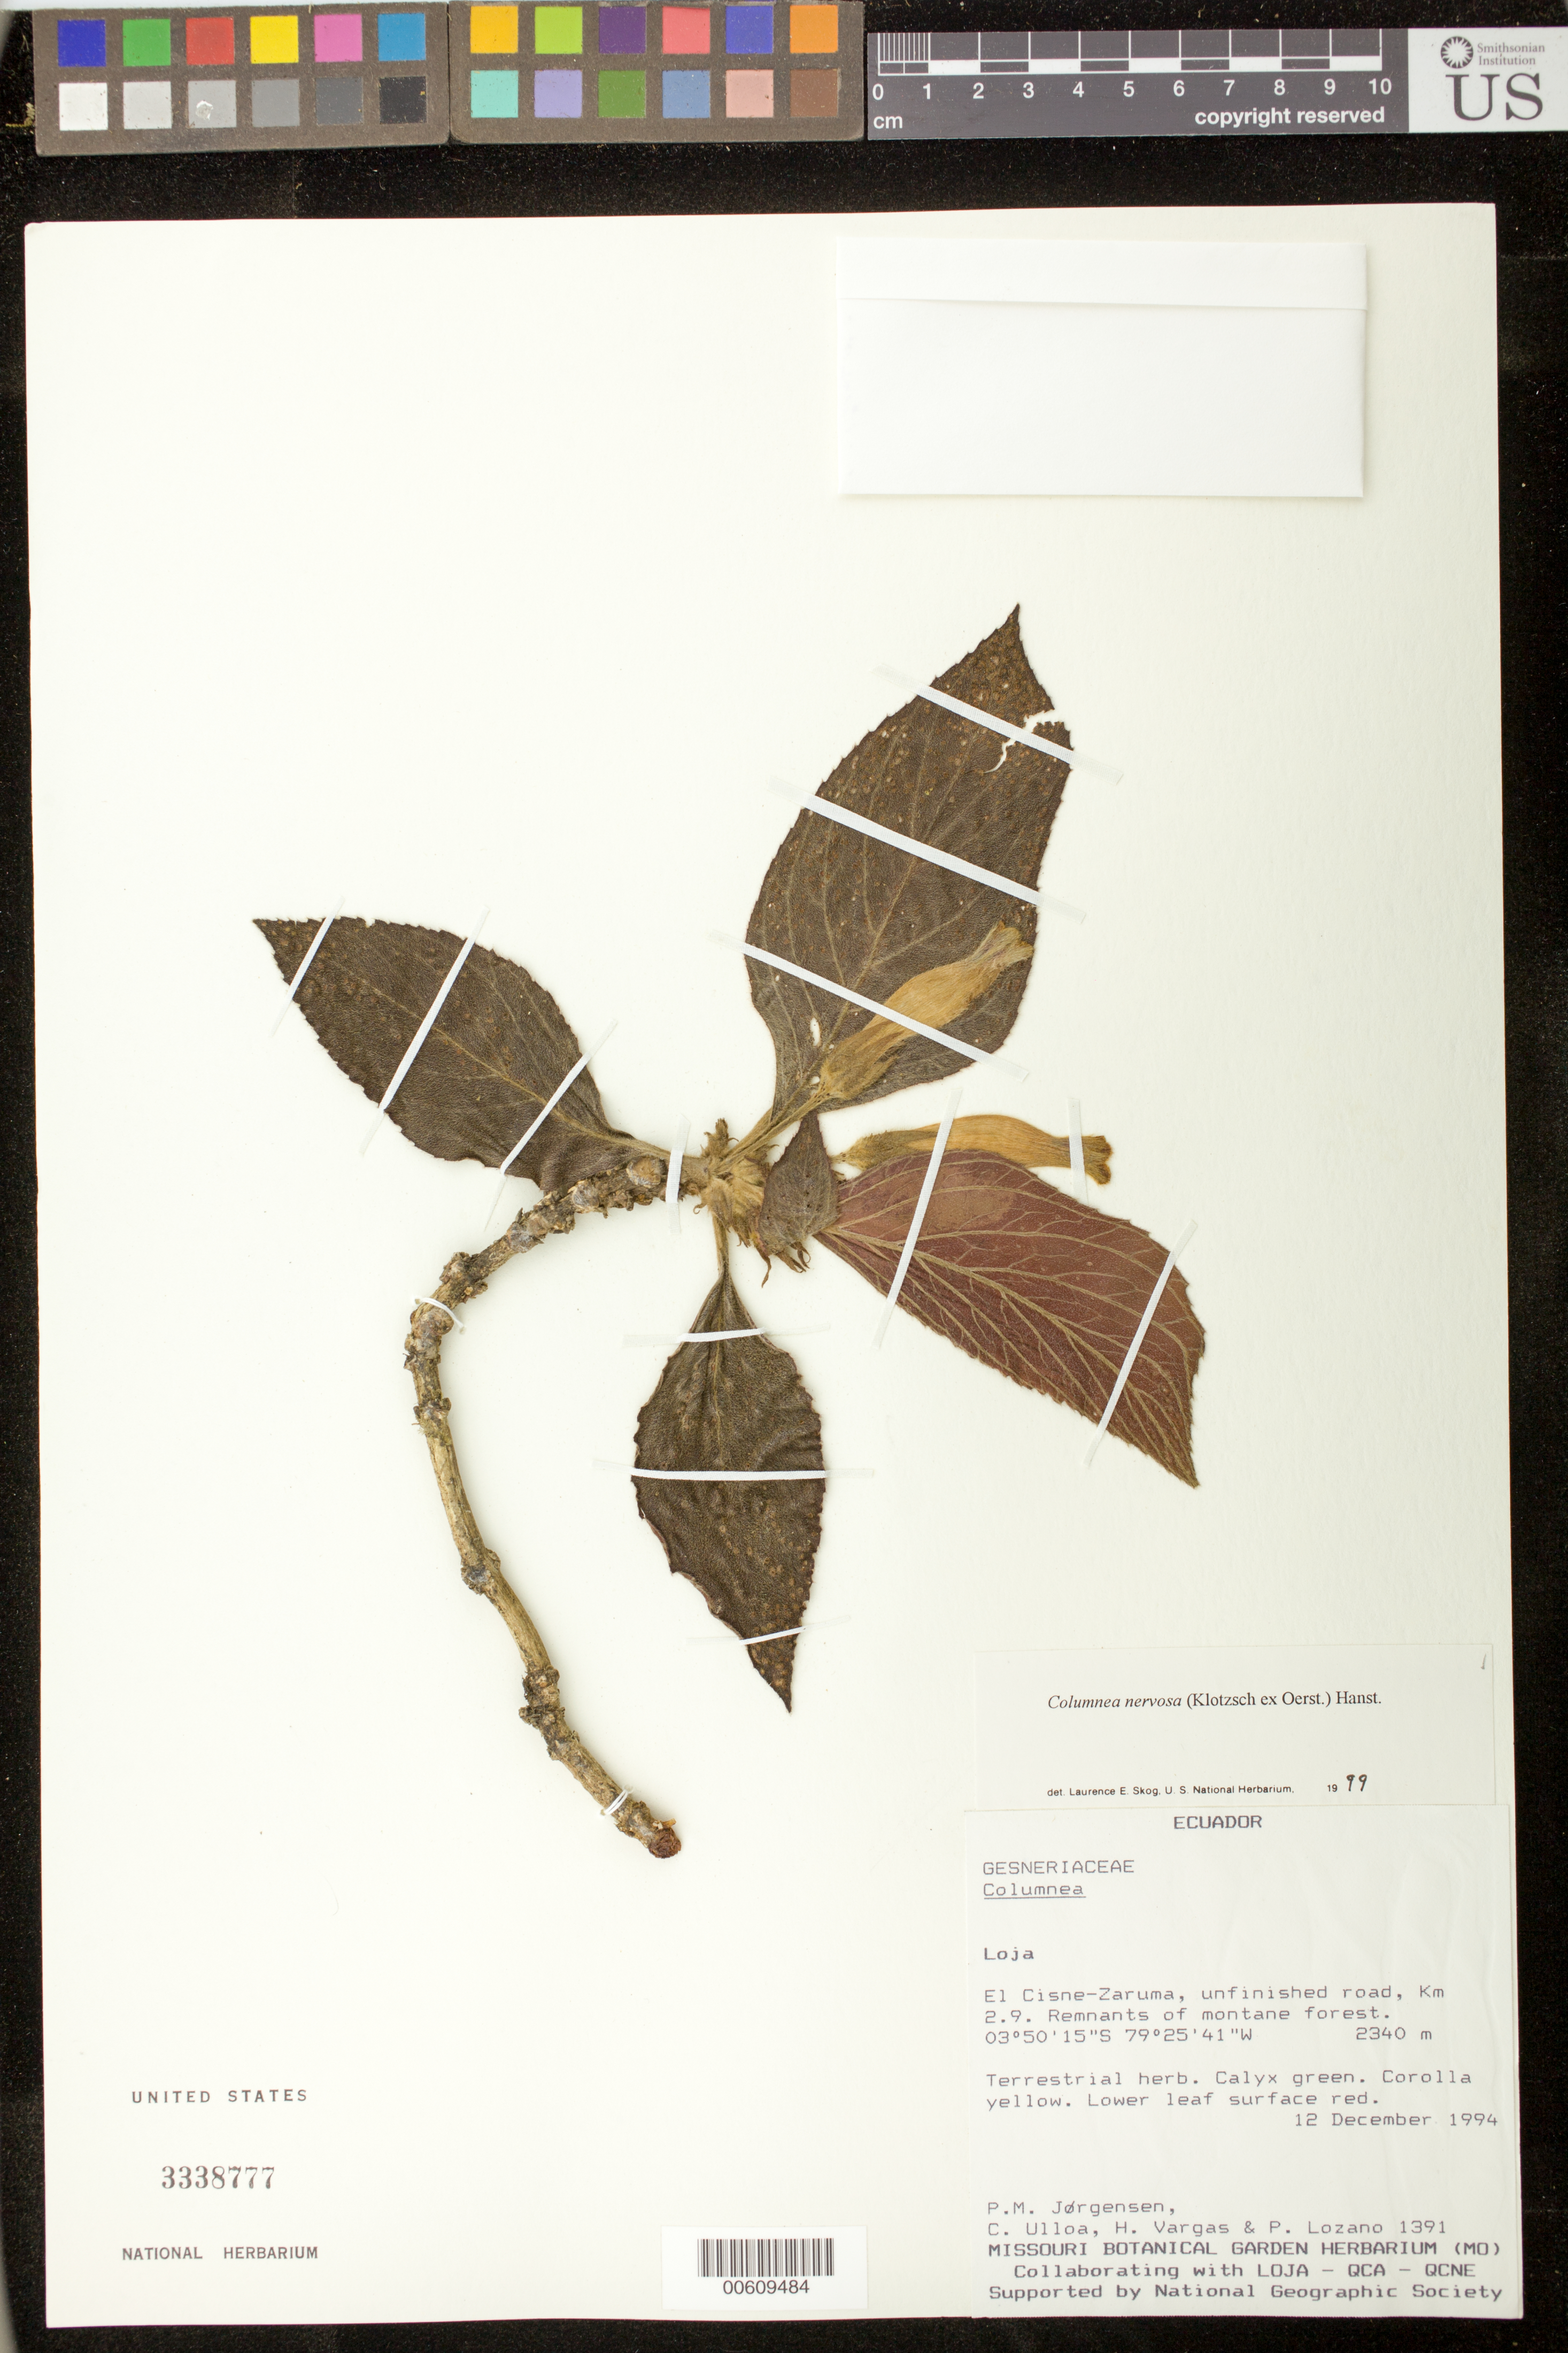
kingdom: Plantae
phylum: Tracheophyta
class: Magnoliopsida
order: Lamiales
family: Gesneriaceae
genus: Columnea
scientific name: Columnea nervosa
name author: (Klotzsch ex Oerst.) Hanst.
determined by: Clark, J. L., (SEL), The Marie Selby Botanical Garden (UNITED STATES)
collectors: P. M. Jørgensen, C. Ulloa, H. Vargas & P. Lozano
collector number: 1391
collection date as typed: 12 Dec 1994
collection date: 1994-12-12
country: Ecuador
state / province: Loja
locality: El Cisne-Zaruma, unfinished road, Km 2.9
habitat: Remnants of montane forest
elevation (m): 2340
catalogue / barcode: US 3338777